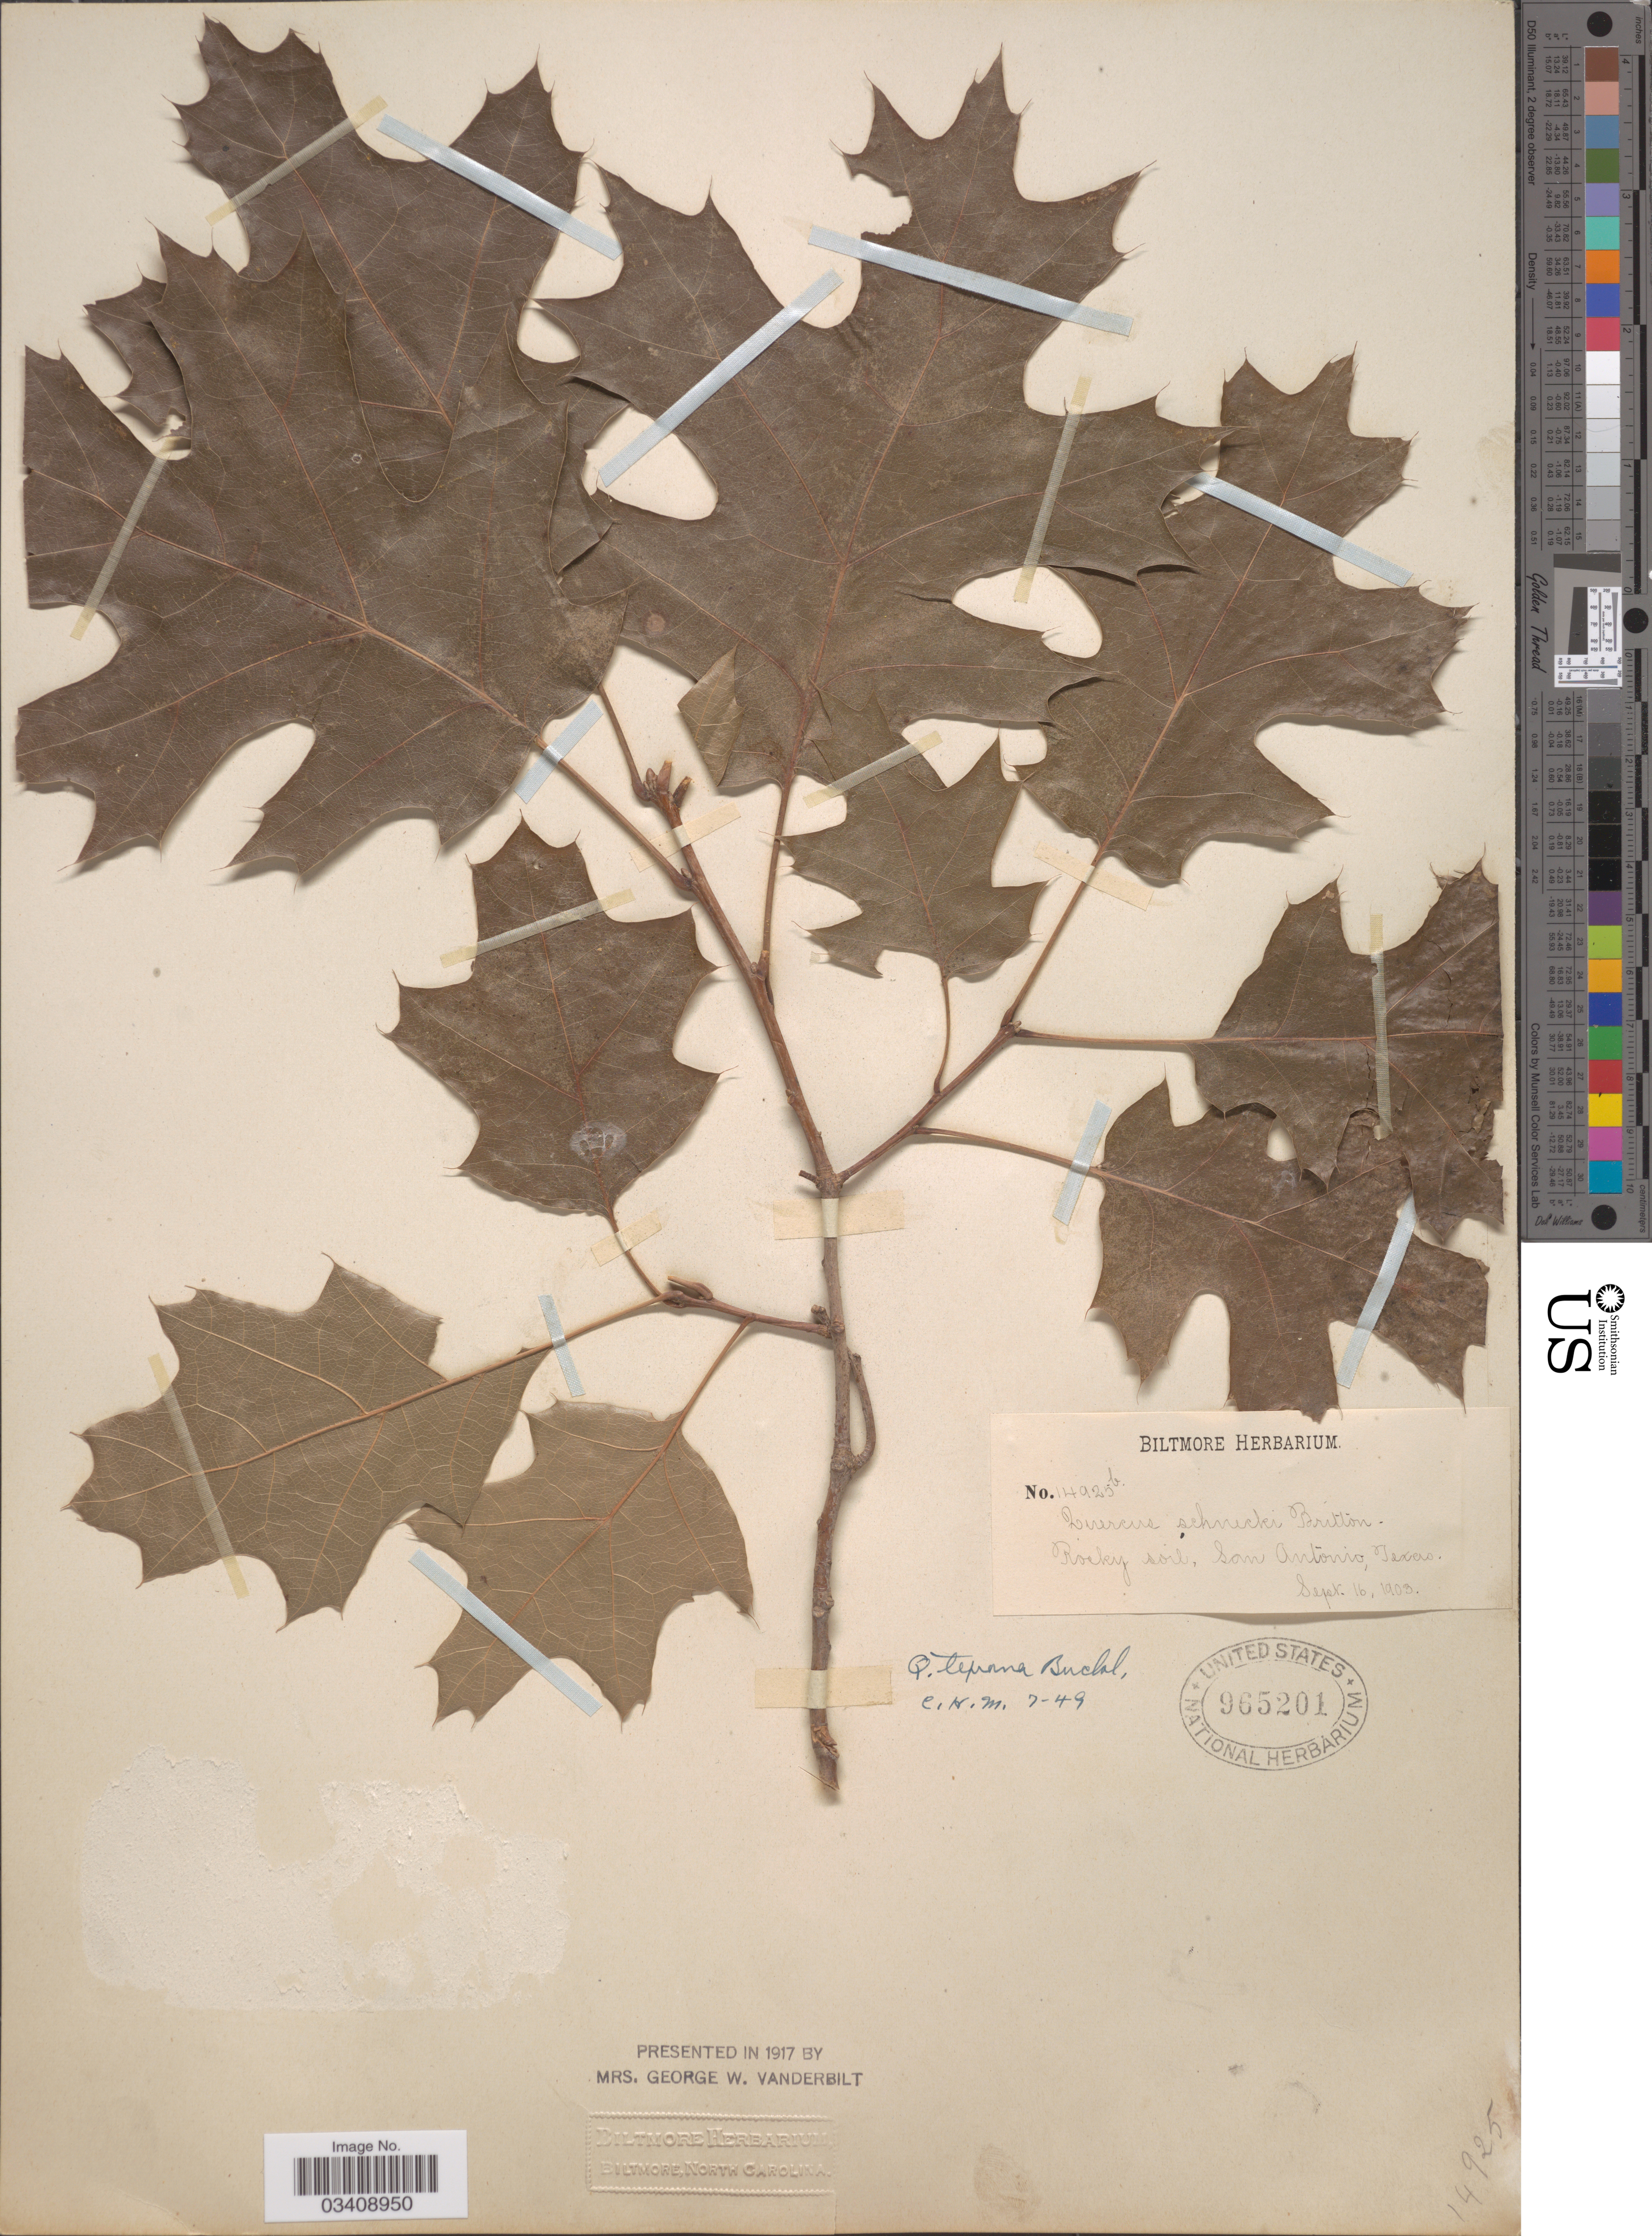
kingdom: Plantae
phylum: Tracheophyta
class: Magnoliopsida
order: Fagales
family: Fagaceae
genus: Quercus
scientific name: Quercus texana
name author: Buckley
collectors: ex herb. Biltmore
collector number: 14925 b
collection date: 1903-09-16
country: United States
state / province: Texas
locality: San Antonio.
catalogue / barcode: US 965201